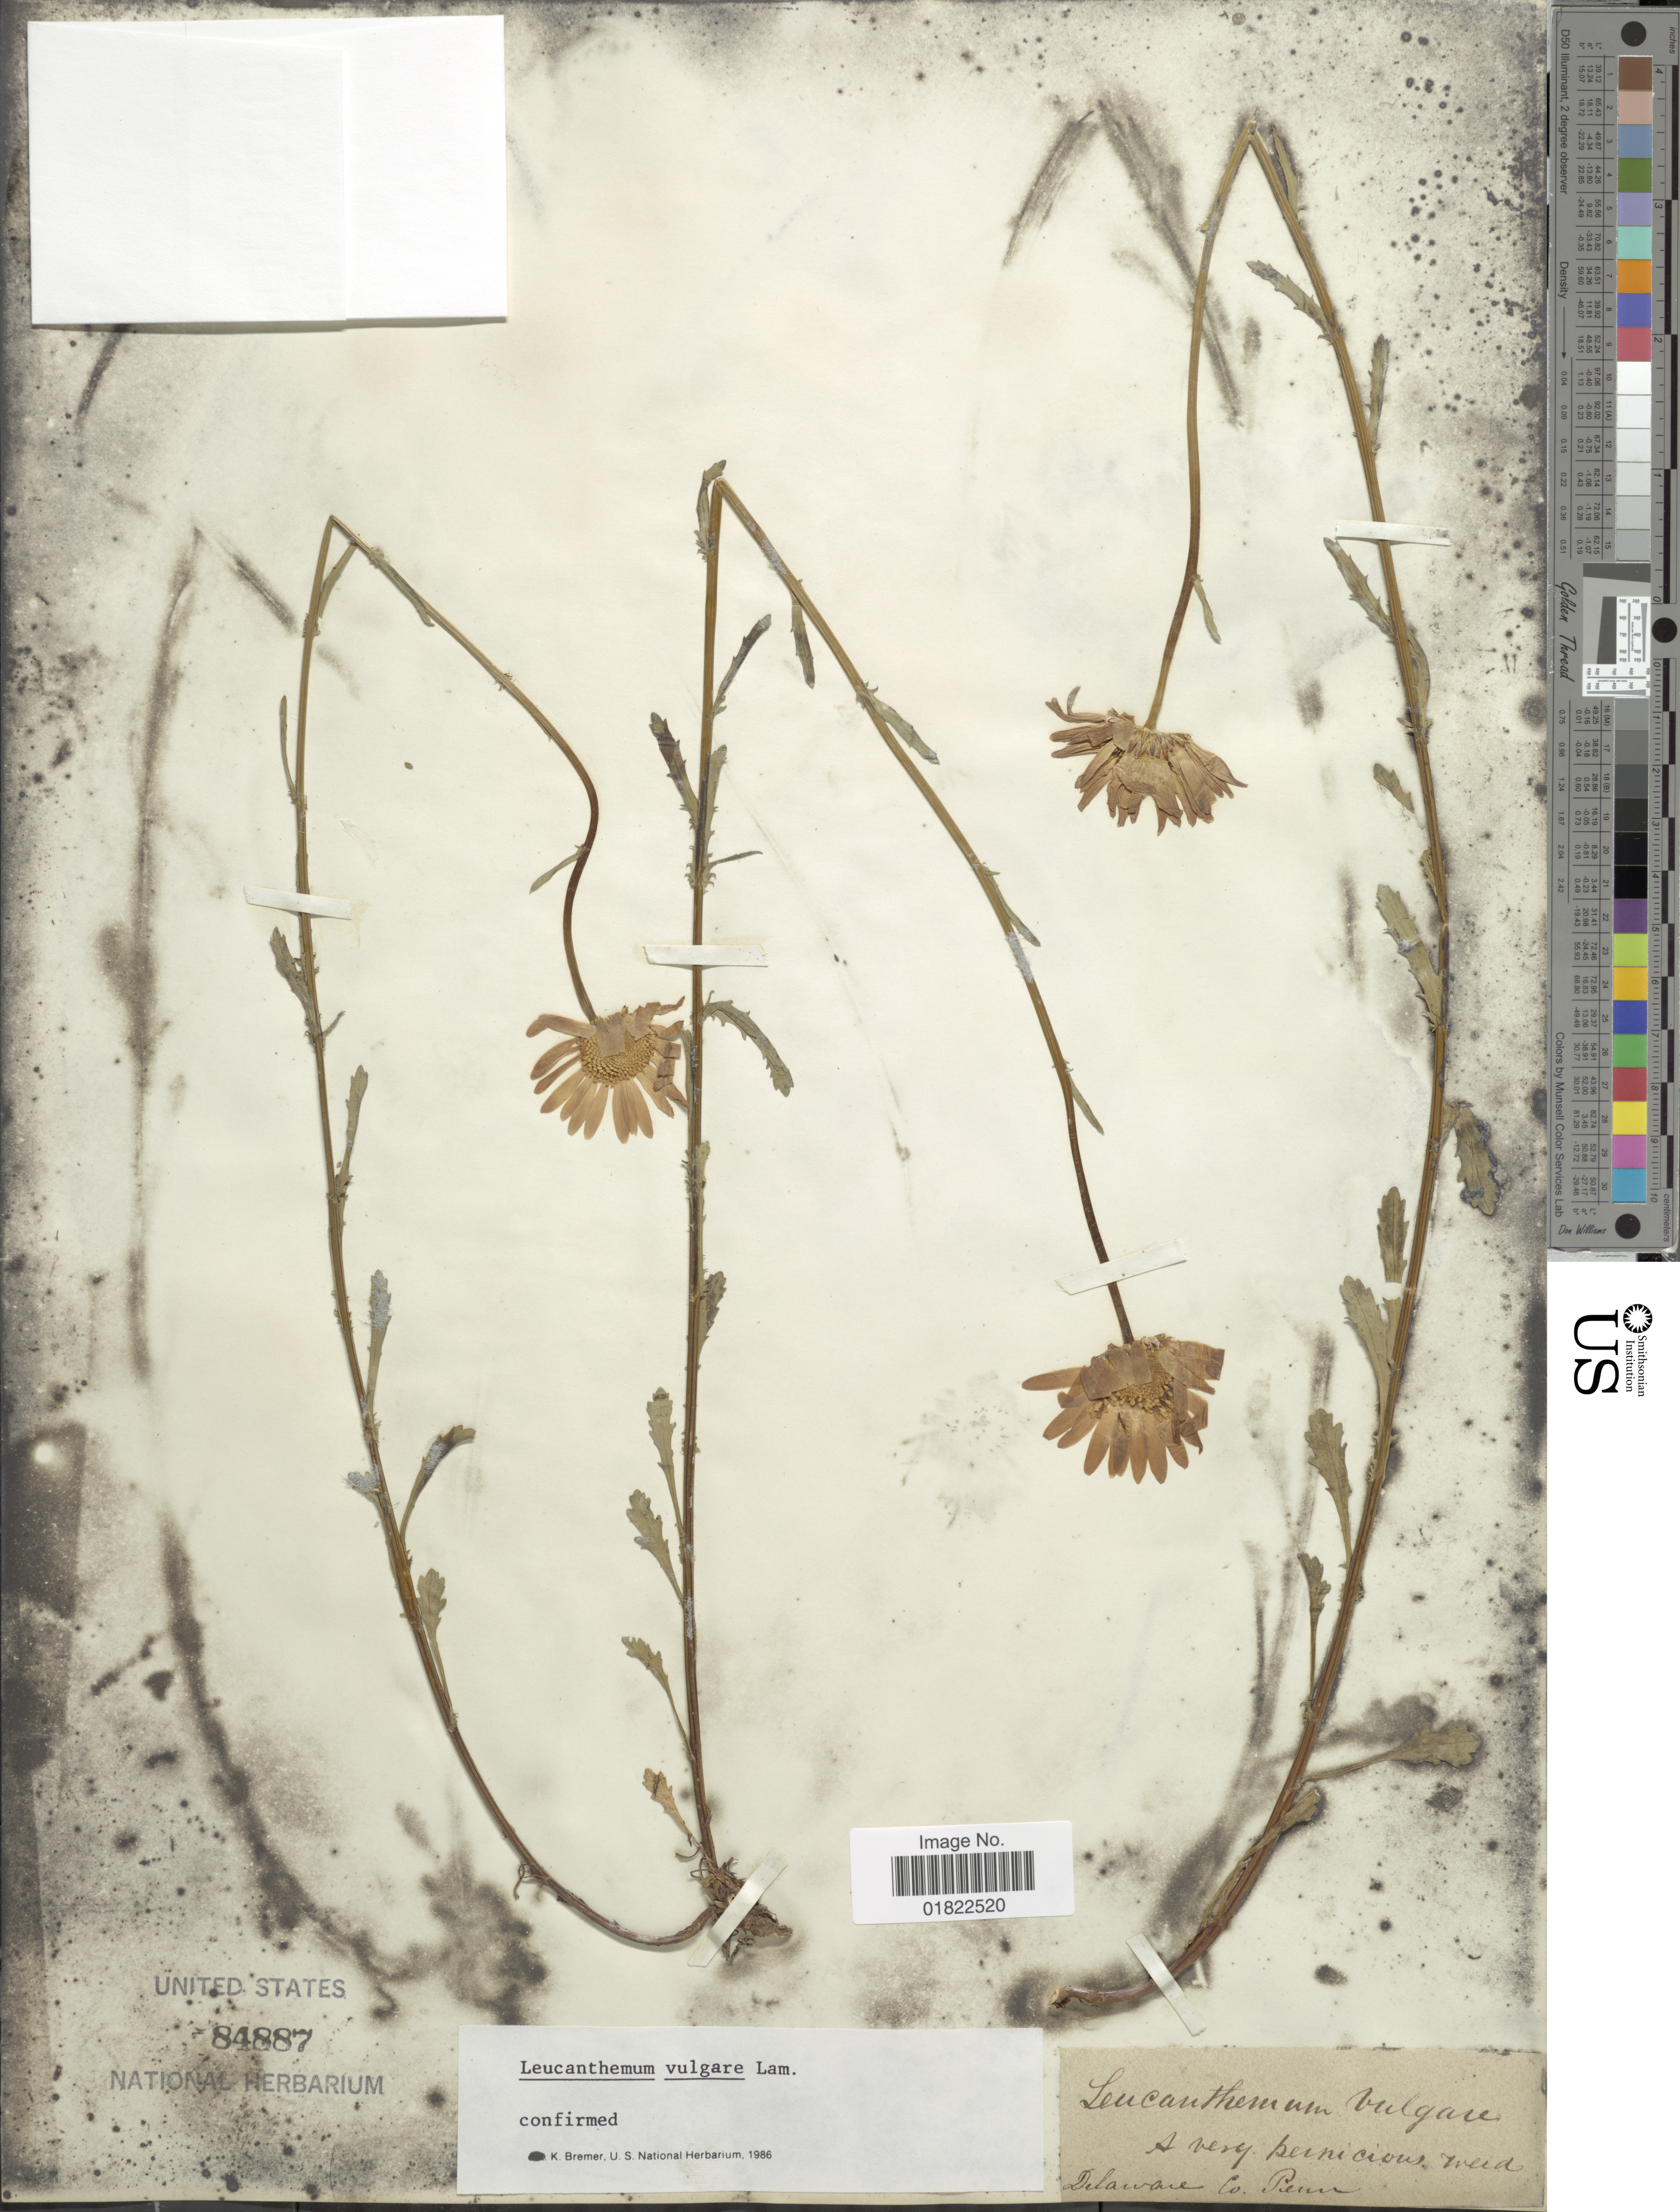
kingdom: Plantae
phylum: Tracheophyta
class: Magnoliopsida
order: Asterales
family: Asteraceae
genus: Leucanthemum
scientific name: Leucanthemum vulgare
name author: Lam.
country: United States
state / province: Pennsylvania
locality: Delaware Co.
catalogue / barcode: US 84887